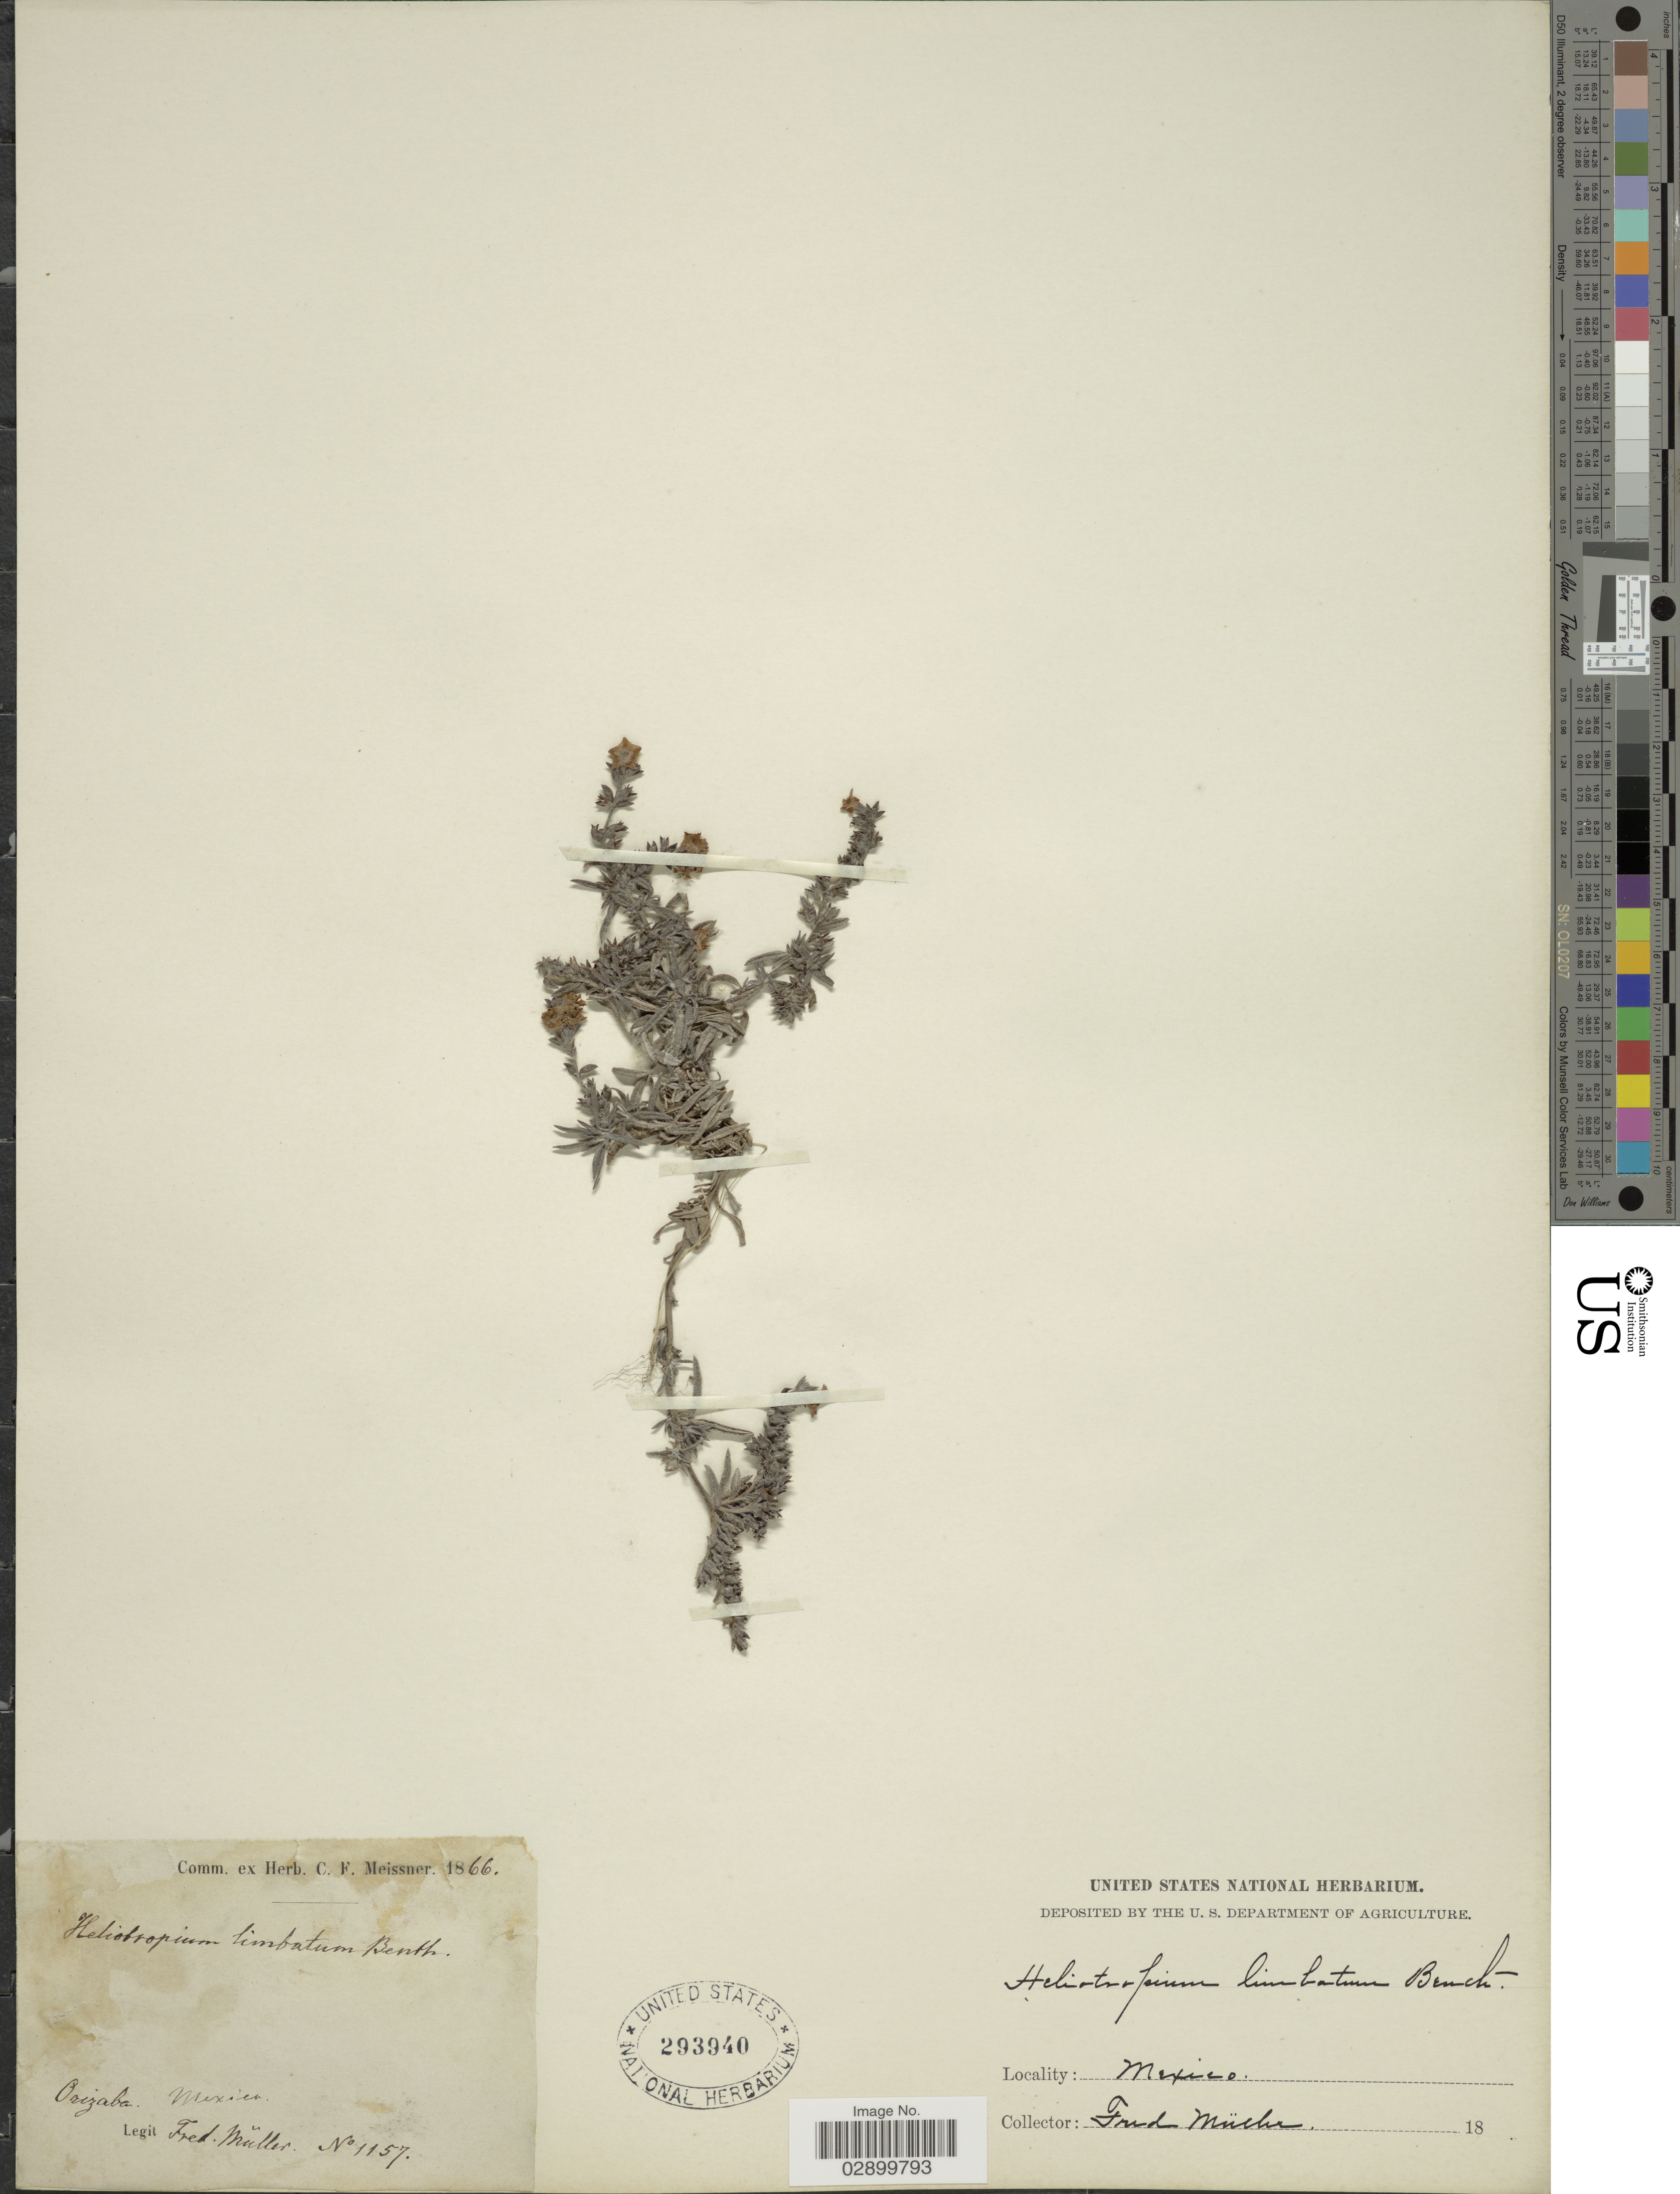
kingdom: Plantae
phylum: Tracheophyta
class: Magnoliopsida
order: Boraginales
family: Heliotropiaceae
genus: Heliotropium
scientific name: Heliotropium limbatum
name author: Benth.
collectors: F. Müller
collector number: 1157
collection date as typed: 18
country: Mexico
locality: Orizaba.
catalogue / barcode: US 293940